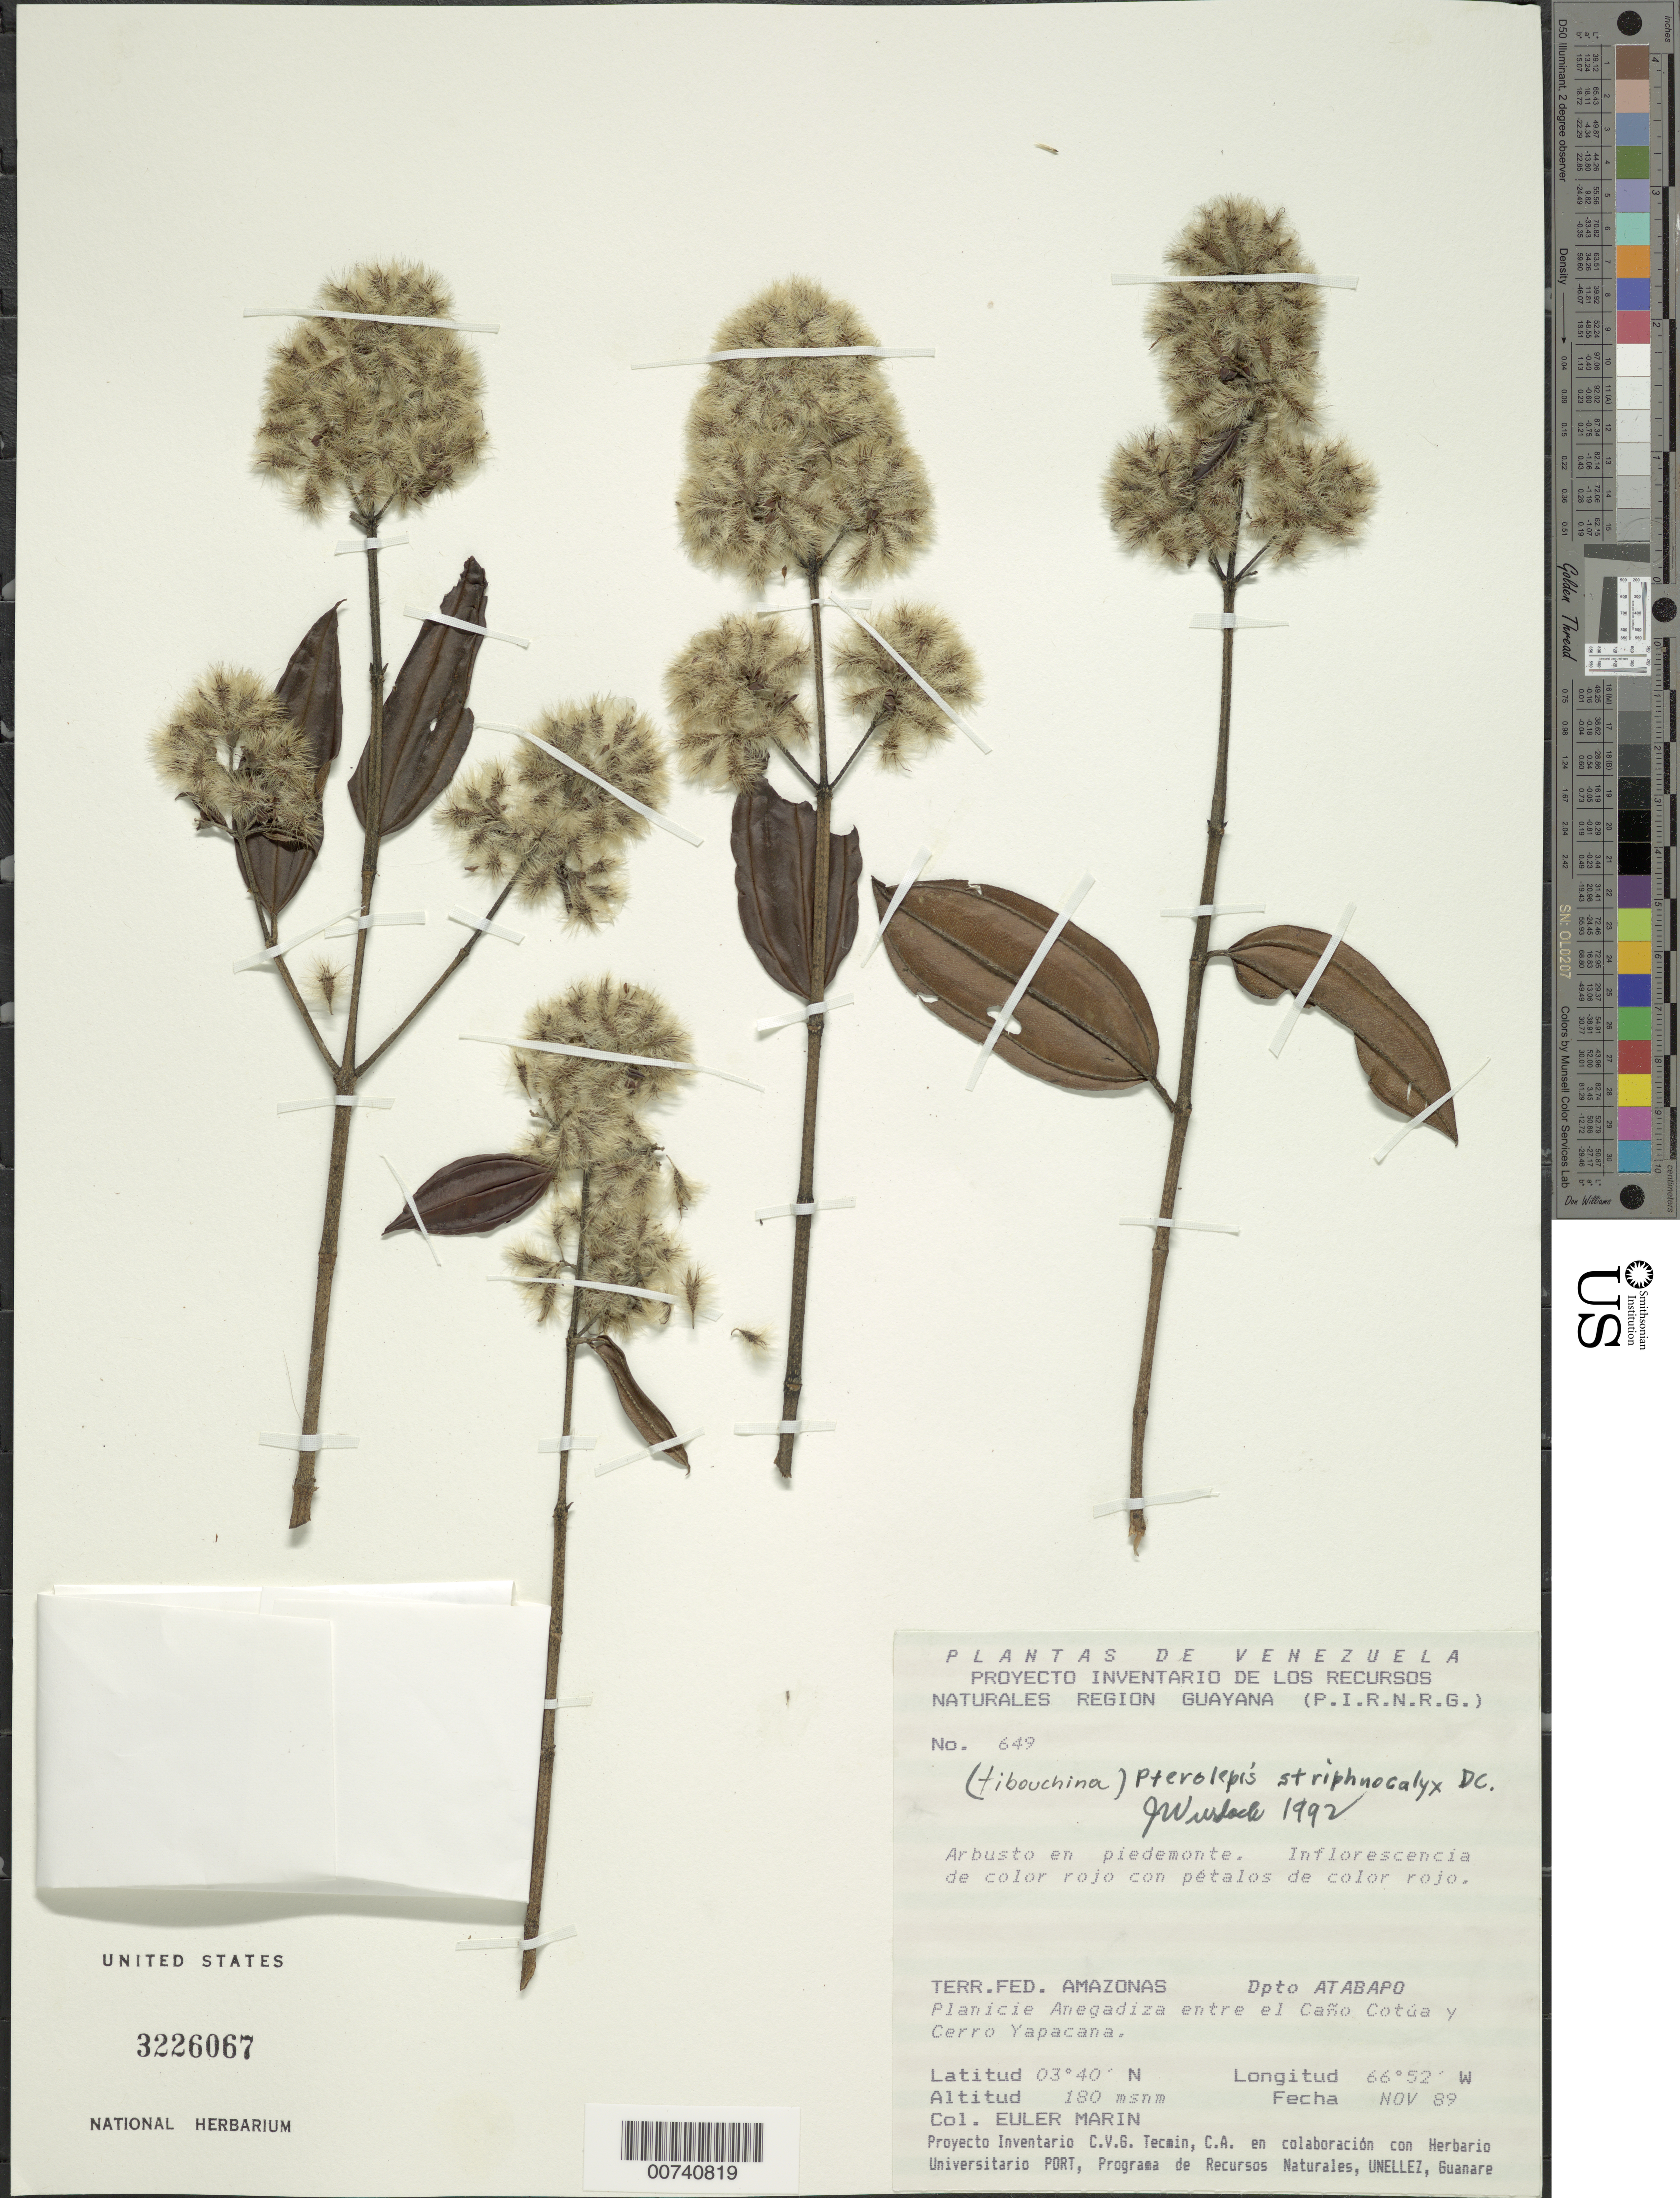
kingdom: Plantae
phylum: Tracheophyta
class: Magnoliopsida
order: Myrtales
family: Melastomataceae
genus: Tibouchina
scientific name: Tibouchina striphnocalyx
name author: (DC.) Gleason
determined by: Wurdack, John J., (US), US (UNITED STATES)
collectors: E. Marin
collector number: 649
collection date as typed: Nov-89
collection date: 1989-11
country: Venezuela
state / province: Amazonas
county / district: Atabapo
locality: Caño Cotúa a Cerro Yapacána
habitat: Piedemonte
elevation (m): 180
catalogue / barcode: US 3226067